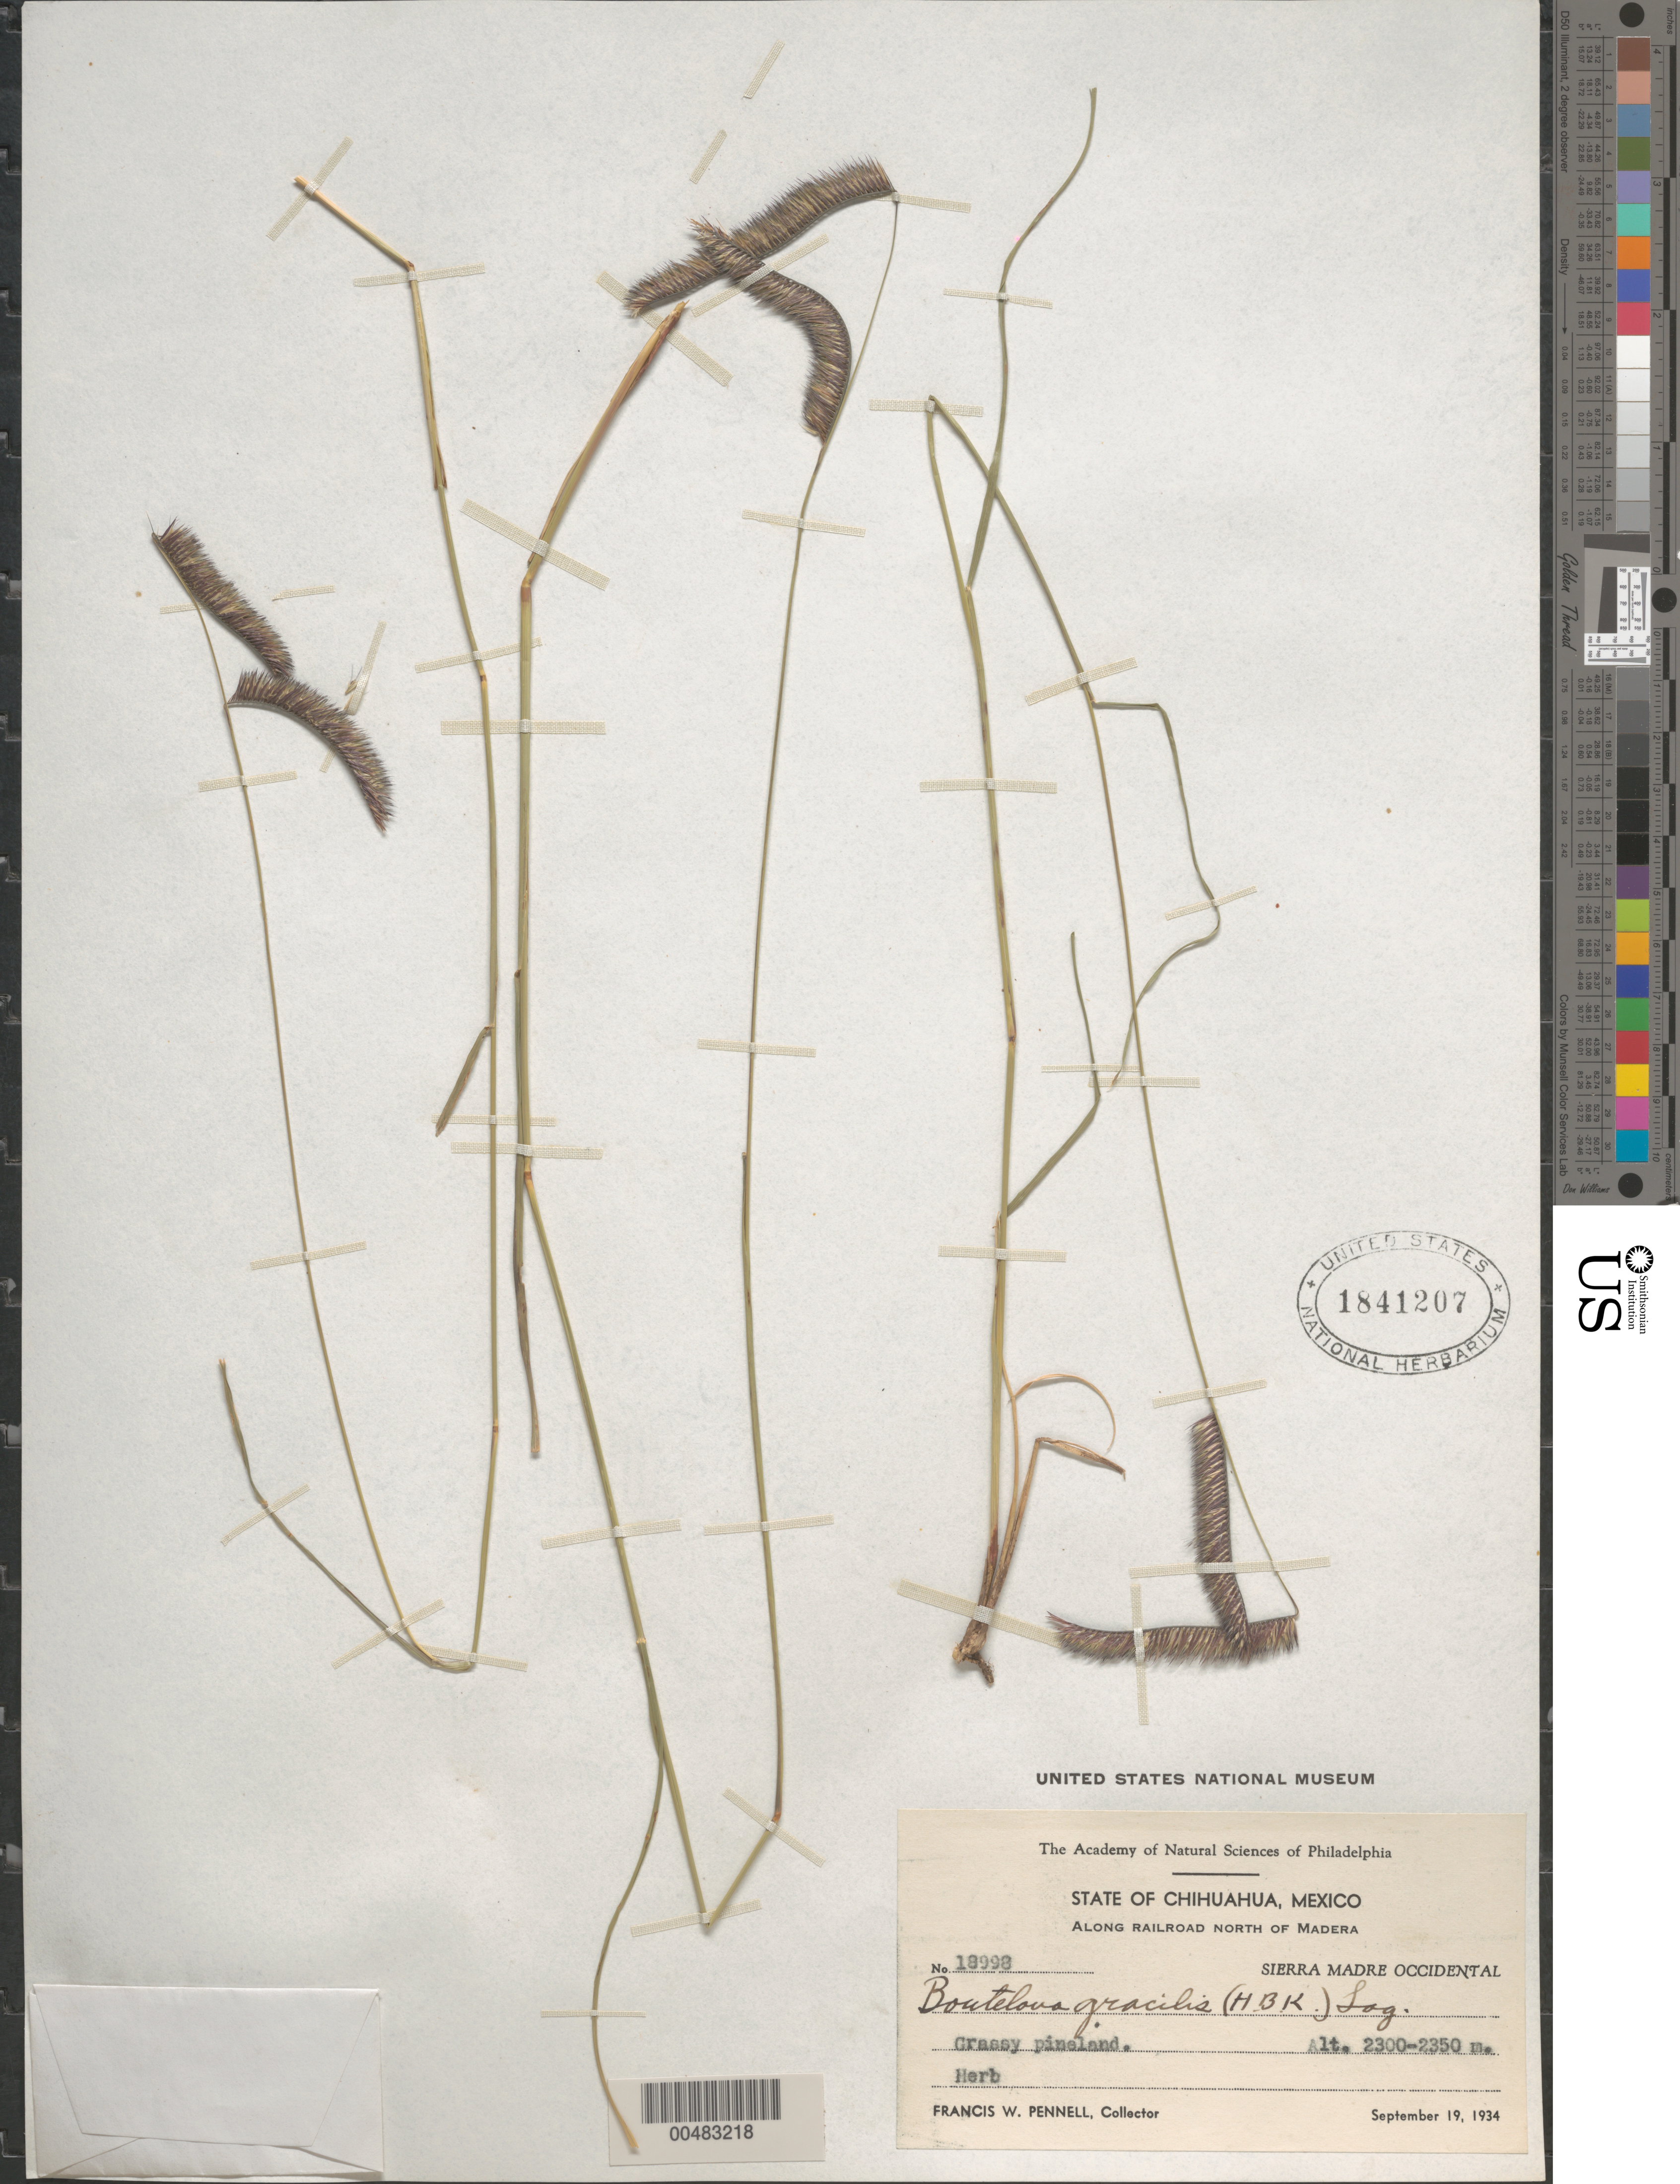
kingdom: Plantae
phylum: Tracheophyta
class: Liliopsida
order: Poales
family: Poaceae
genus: Bouteloua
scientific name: Bouteloua gracilis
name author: (Kunth) Lag. ex Griffiths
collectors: F. W. Pennell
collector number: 18998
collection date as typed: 19 Sep 1934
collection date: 1934-09-19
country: Mexico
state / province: Chihuahua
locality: Along railroad N of Madera, Sierra Madre Occidental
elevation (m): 2300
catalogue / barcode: US 1841207